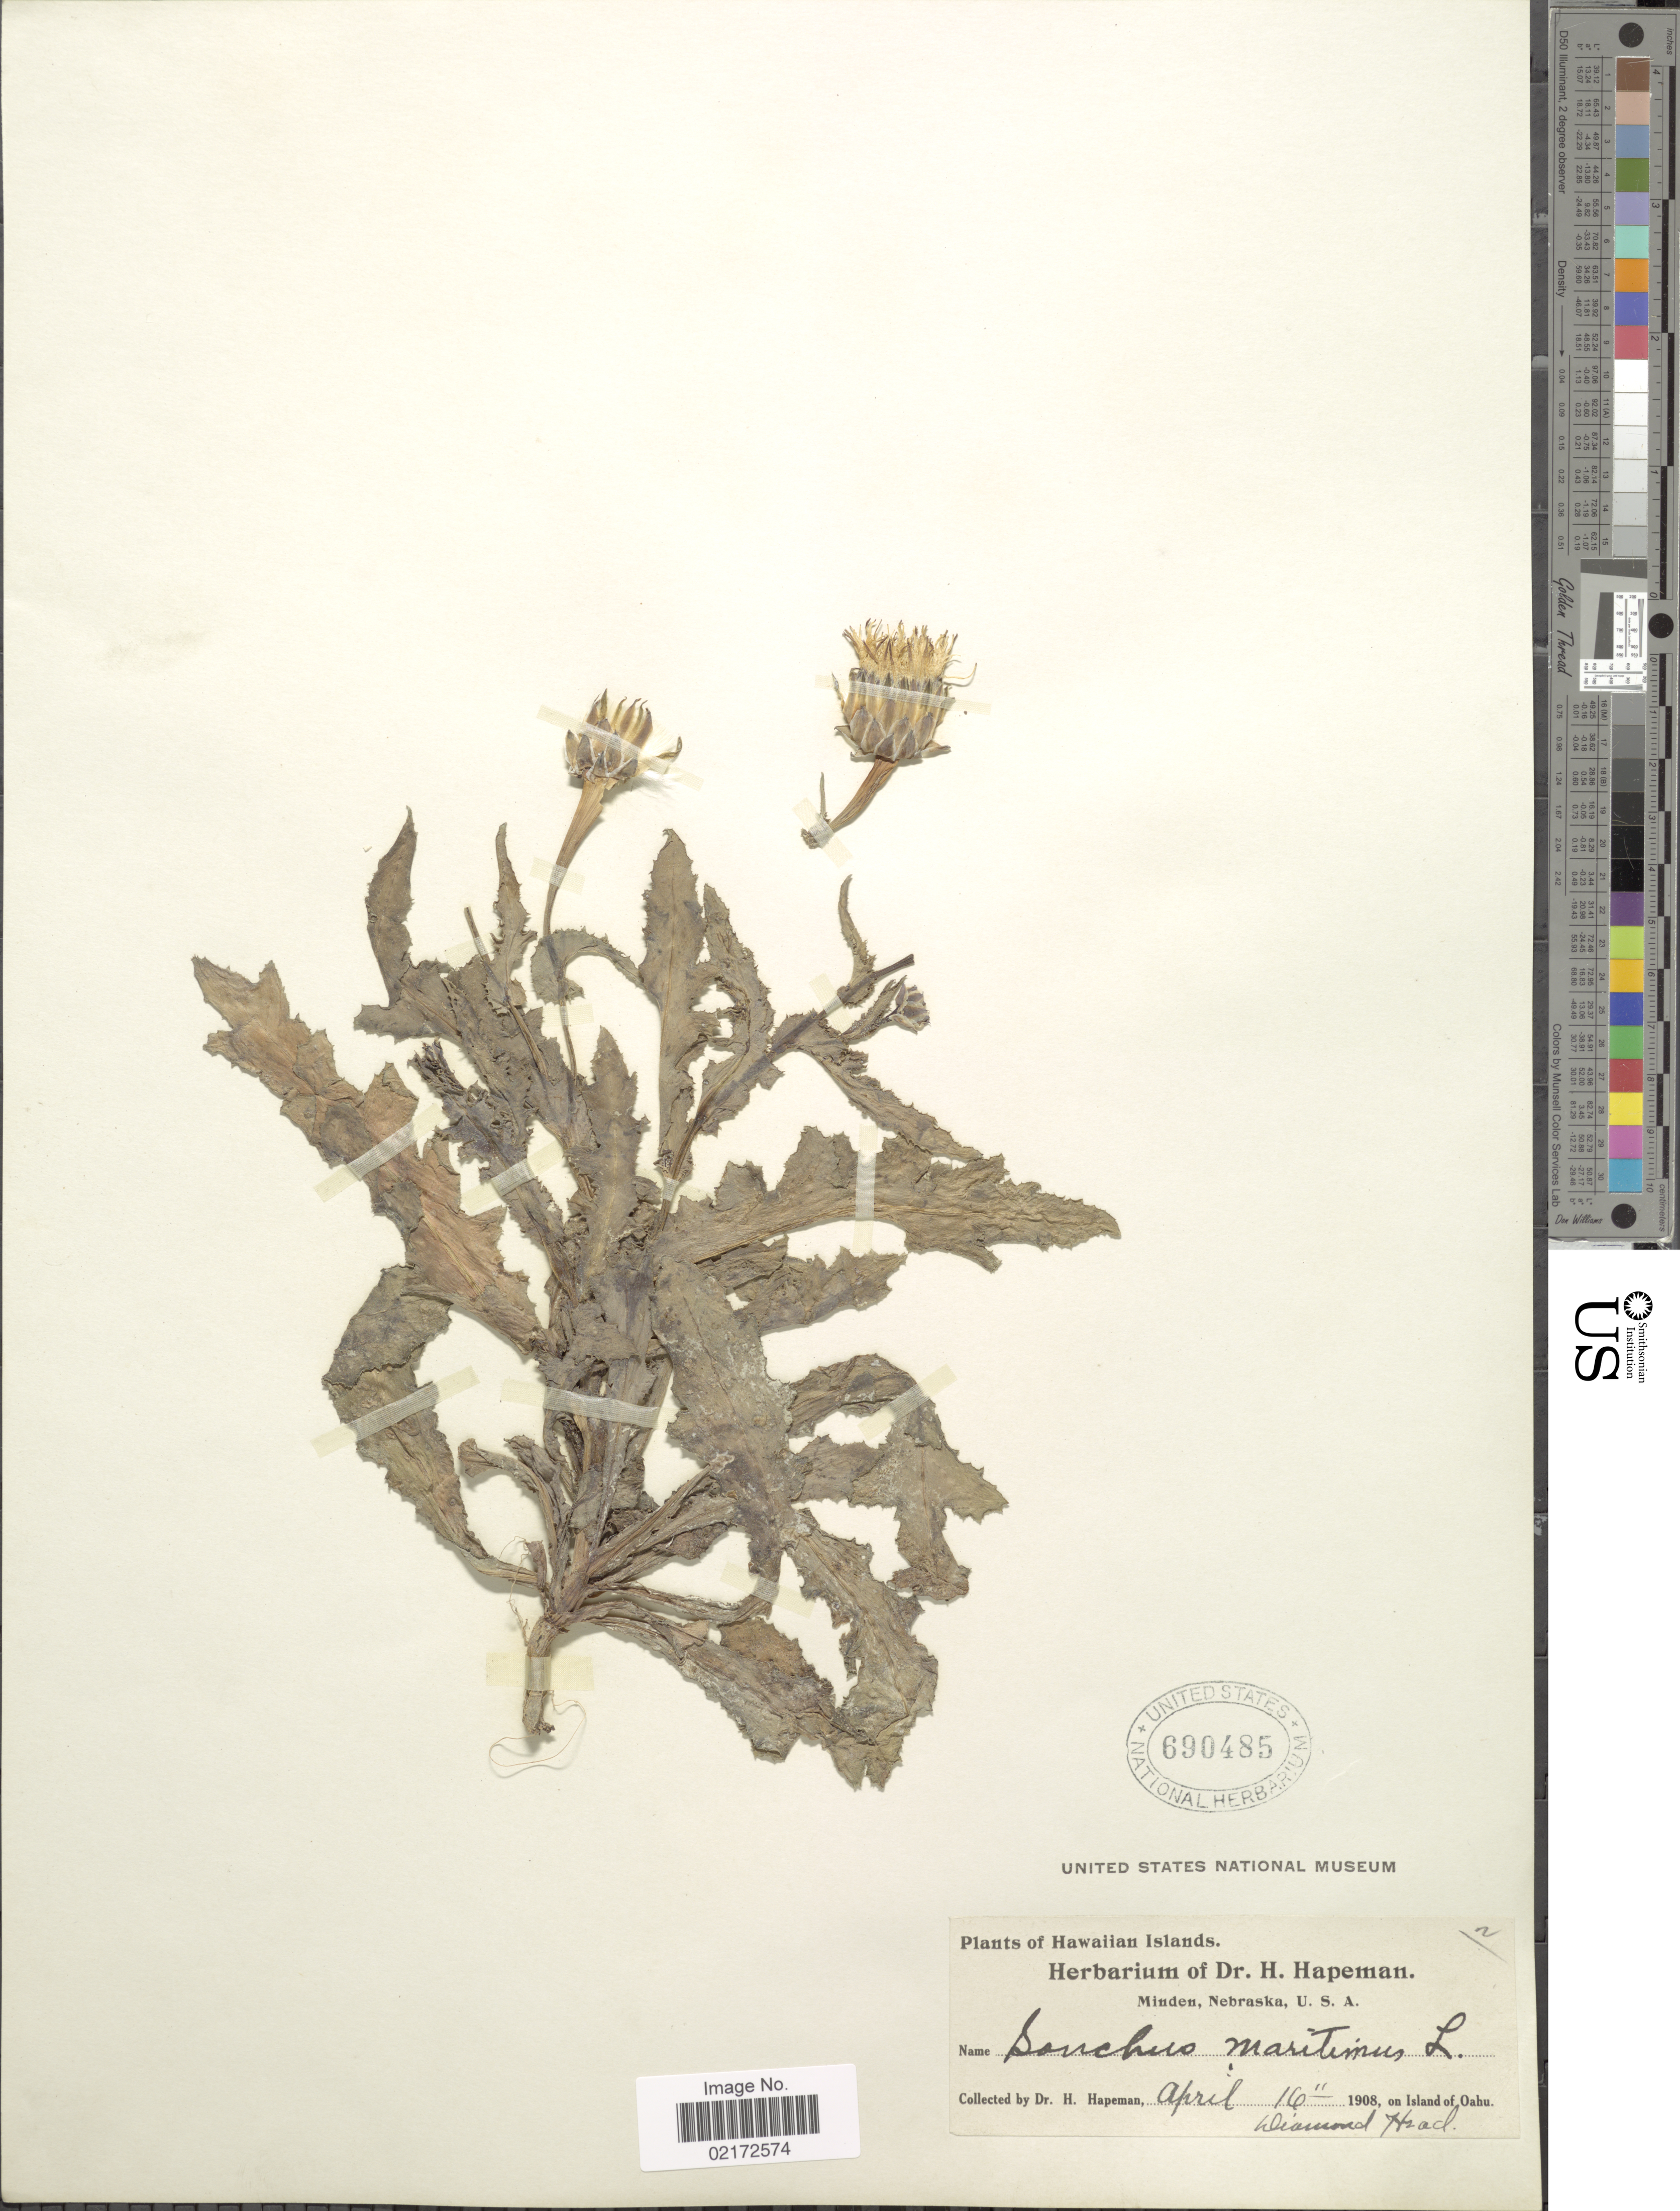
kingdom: Plantae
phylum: Tracheophyta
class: Magnoliopsida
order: Asterales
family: Asteraceae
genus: Sonchus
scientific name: Sonchus maritimus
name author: L.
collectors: H. Hapeman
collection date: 1908-04-16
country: United States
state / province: Hawaii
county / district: Honolulu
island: Oahu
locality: On Island of Oahu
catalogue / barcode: US 690485